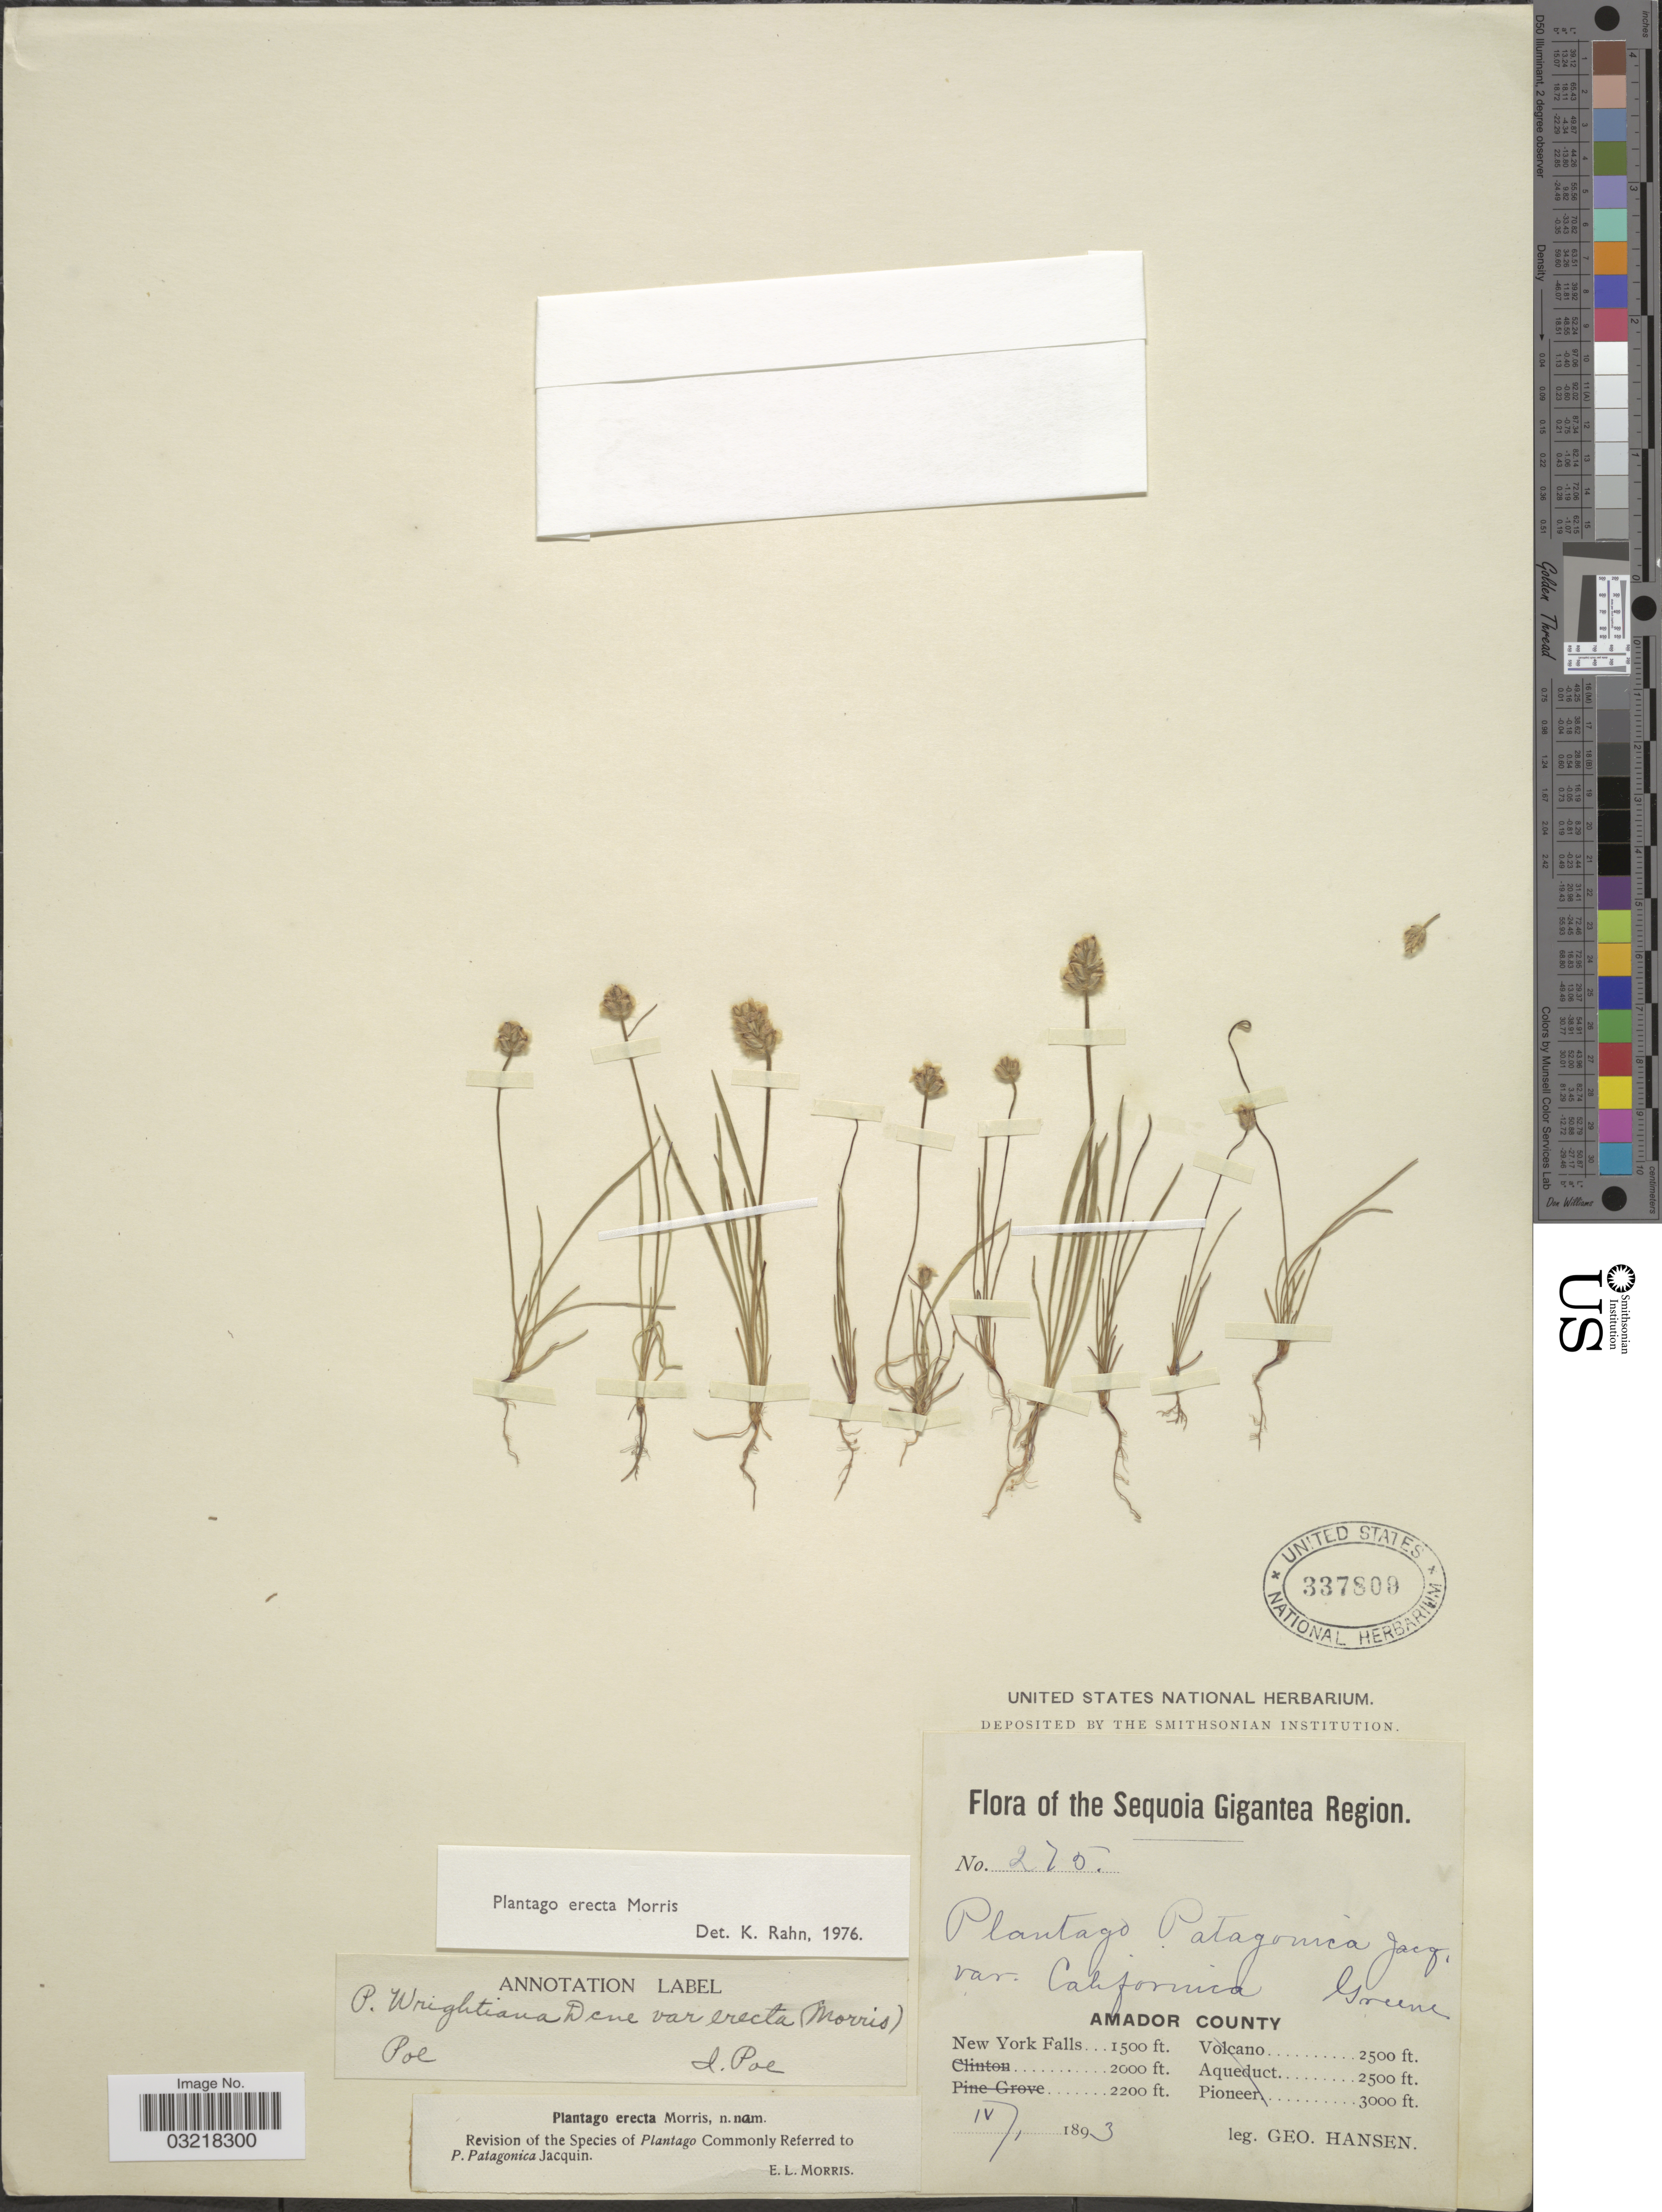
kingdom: Plantae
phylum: Tracheophyta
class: Magnoliopsida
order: Lamiales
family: Plantaginaceae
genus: Plantago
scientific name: Plantago erecta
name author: Morris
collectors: G. Hansen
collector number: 275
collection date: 1893-04-07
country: United States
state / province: California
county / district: Amador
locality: The Sequoia Gigantea Region. Amador County. New York Falls.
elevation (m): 457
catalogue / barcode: US 337809